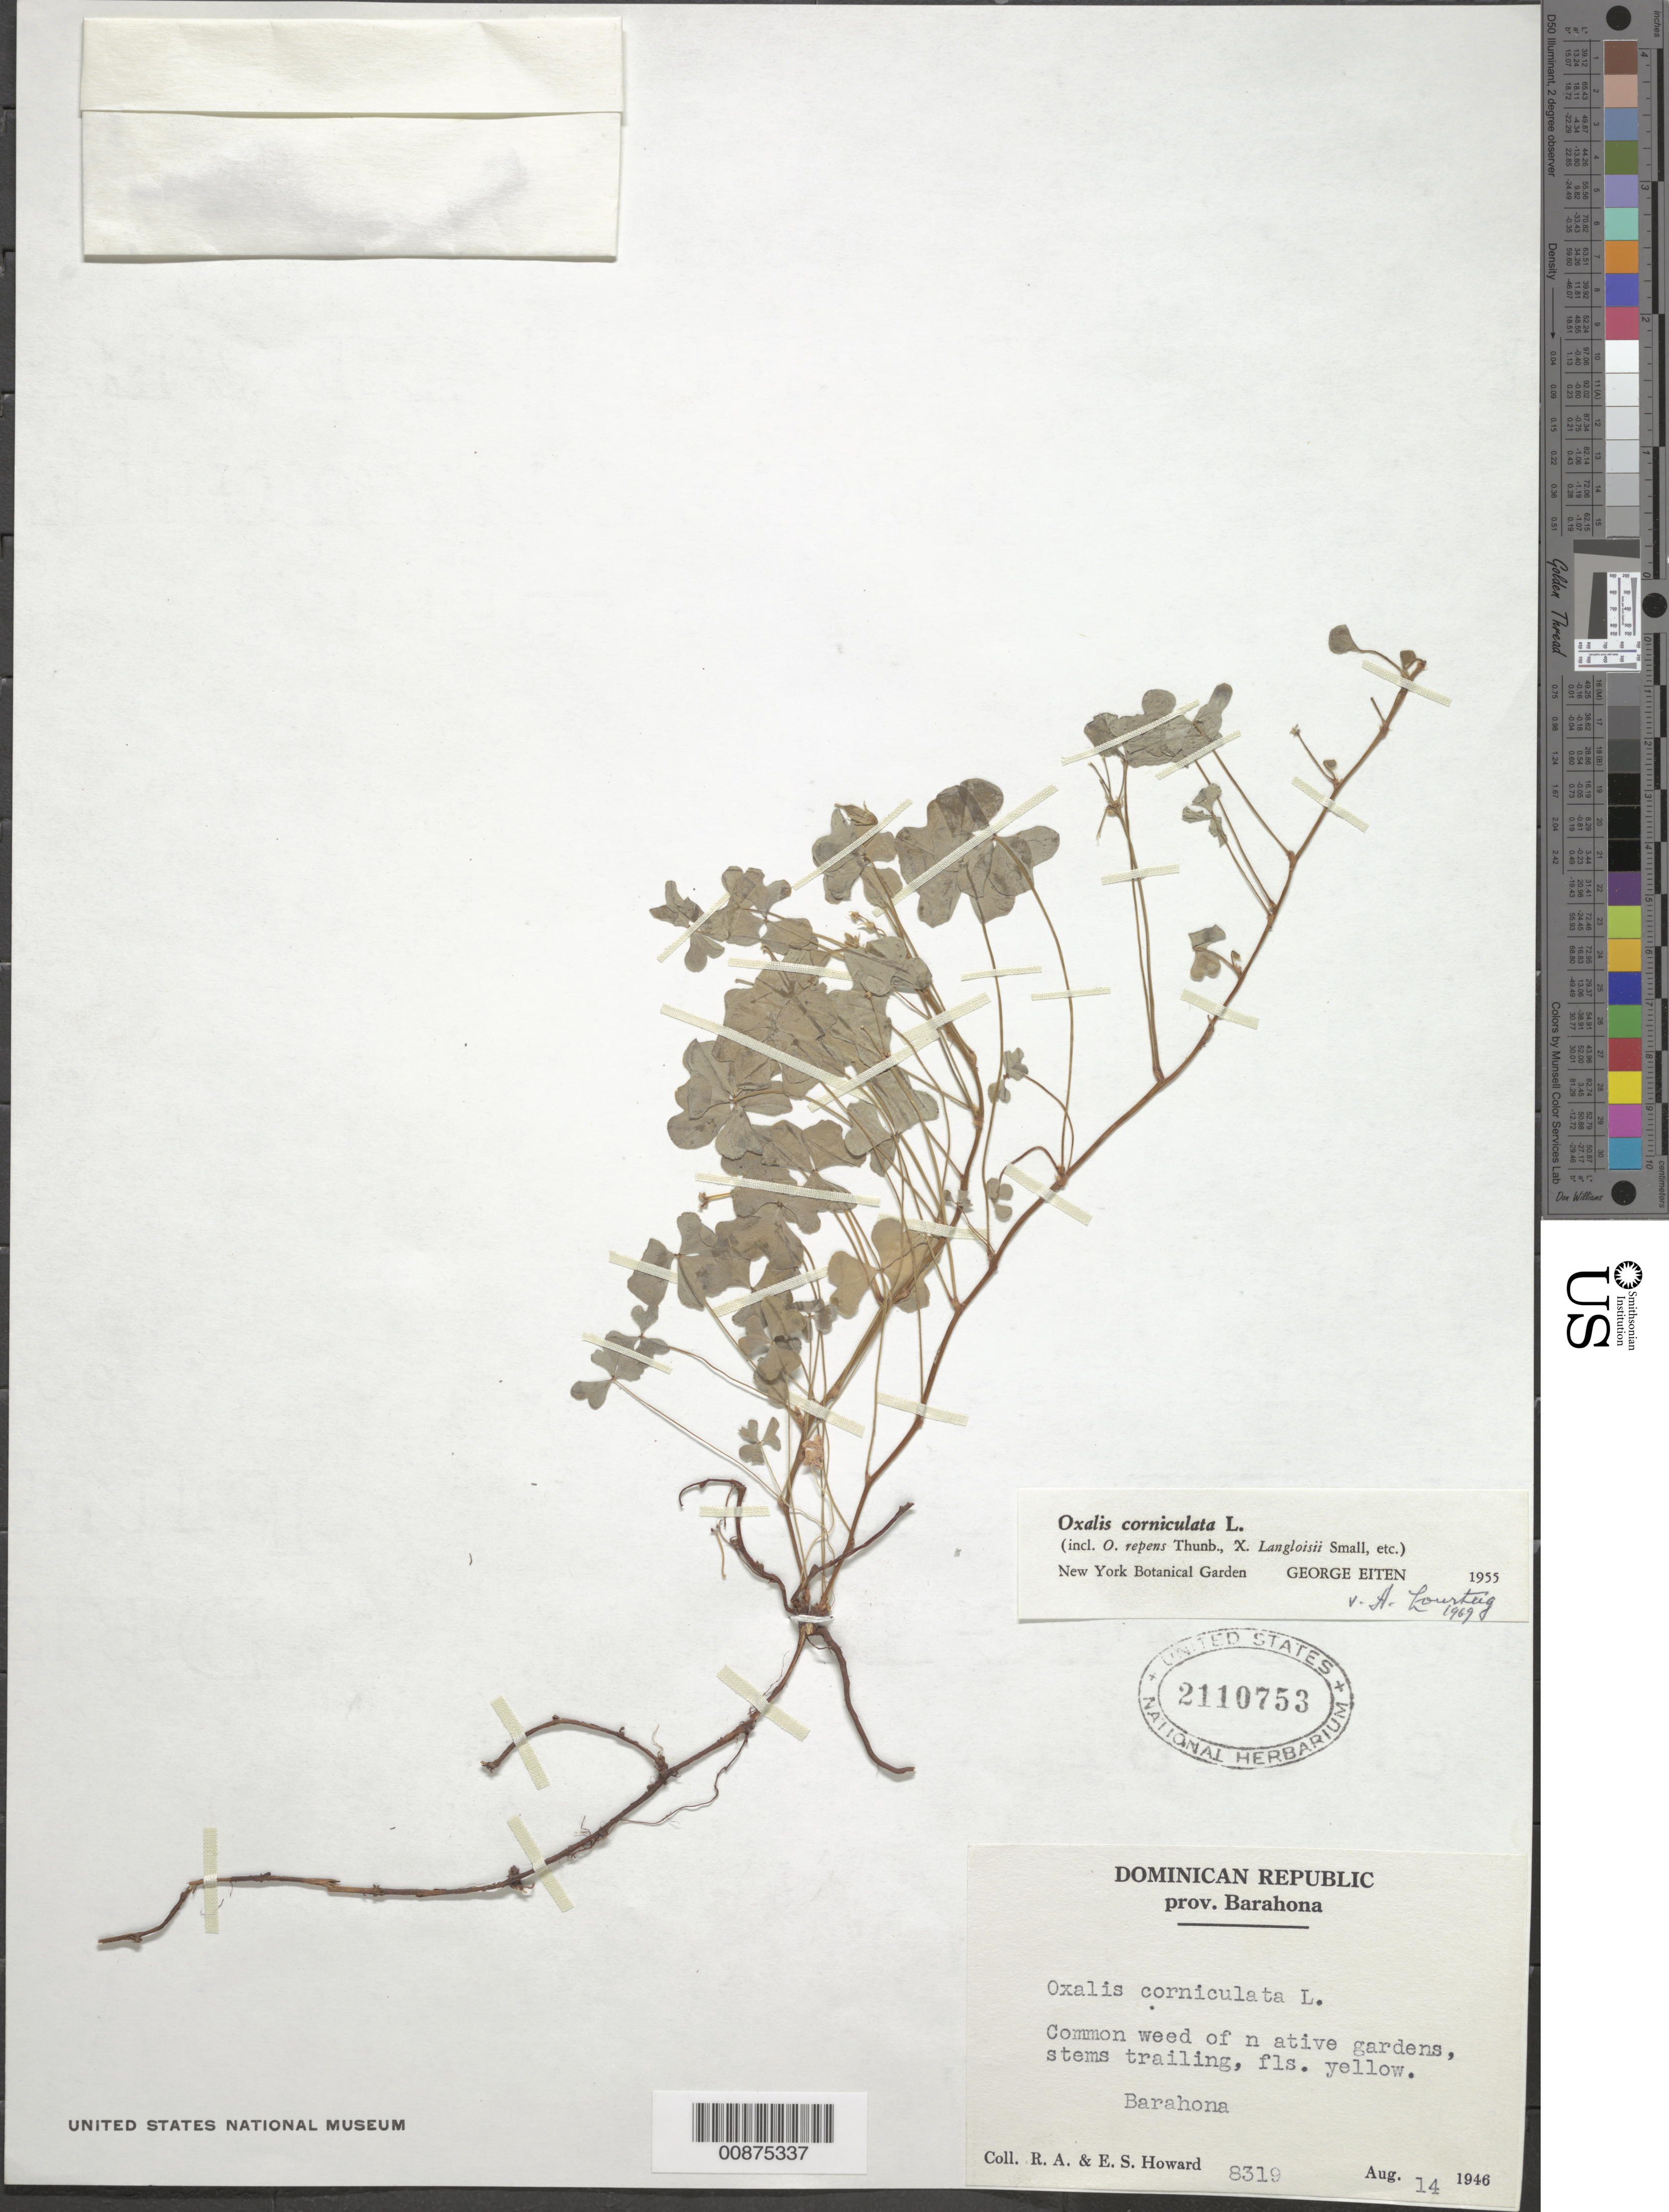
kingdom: Plantae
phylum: Tracheophyta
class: Magnoliopsida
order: Oxalidales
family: Oxalidaceae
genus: Oxalis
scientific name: Oxalis corniculata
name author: L.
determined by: Lourteig, A.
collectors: R. A. Howard & E. S. Howard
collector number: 8319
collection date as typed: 14 Aug 1946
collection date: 1946-08-14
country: Dominican Republic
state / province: Barahona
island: Hispaniola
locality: Barahona.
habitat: Common weed of native gardens.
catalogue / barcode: US 2110753